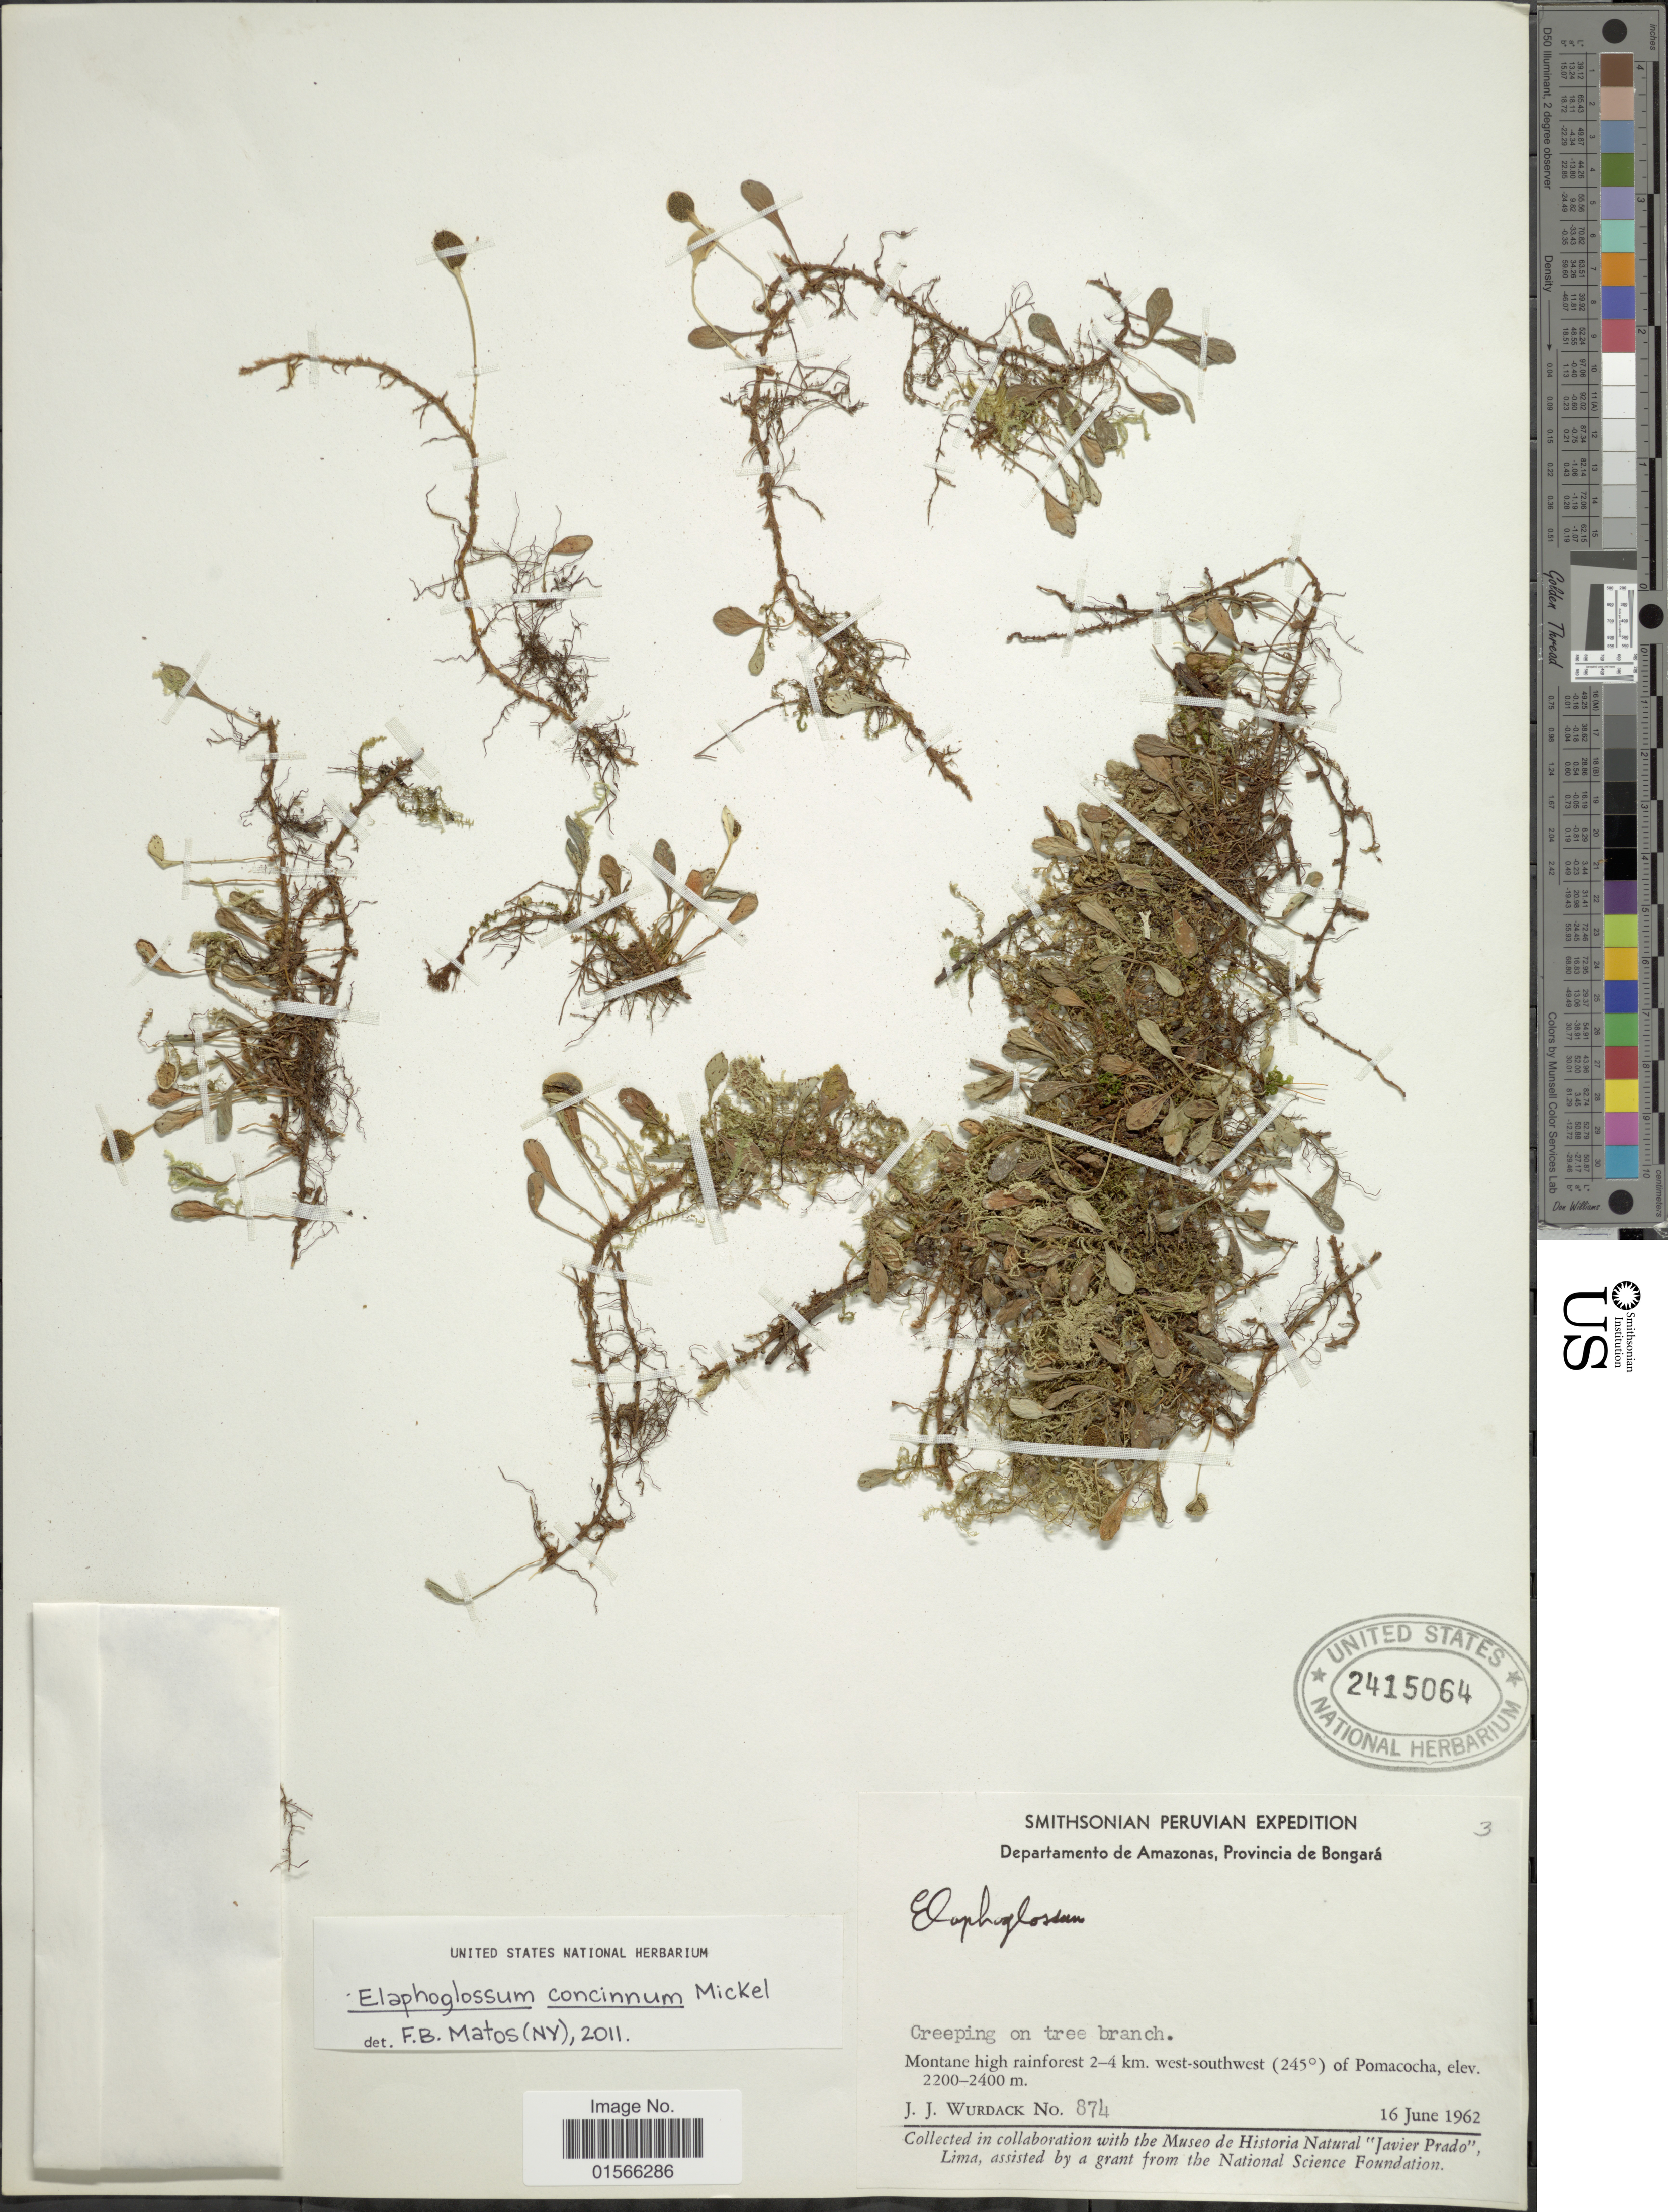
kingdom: Plantae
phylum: Tracheophyta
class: Polypodiopsida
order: Polypodiales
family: Dryopteridaceae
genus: Elaphoglossum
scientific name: Elaphoglossum concinnum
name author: Mickel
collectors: J. J. Wurdack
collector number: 874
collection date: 1962-06-16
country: Peru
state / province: Amazonas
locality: Departamento de Amazonas, Provincia de Bongará, Montane high rainforest 2-4 km. west-southwest (245°) of Pomacocha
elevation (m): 2200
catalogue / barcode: US 2415064